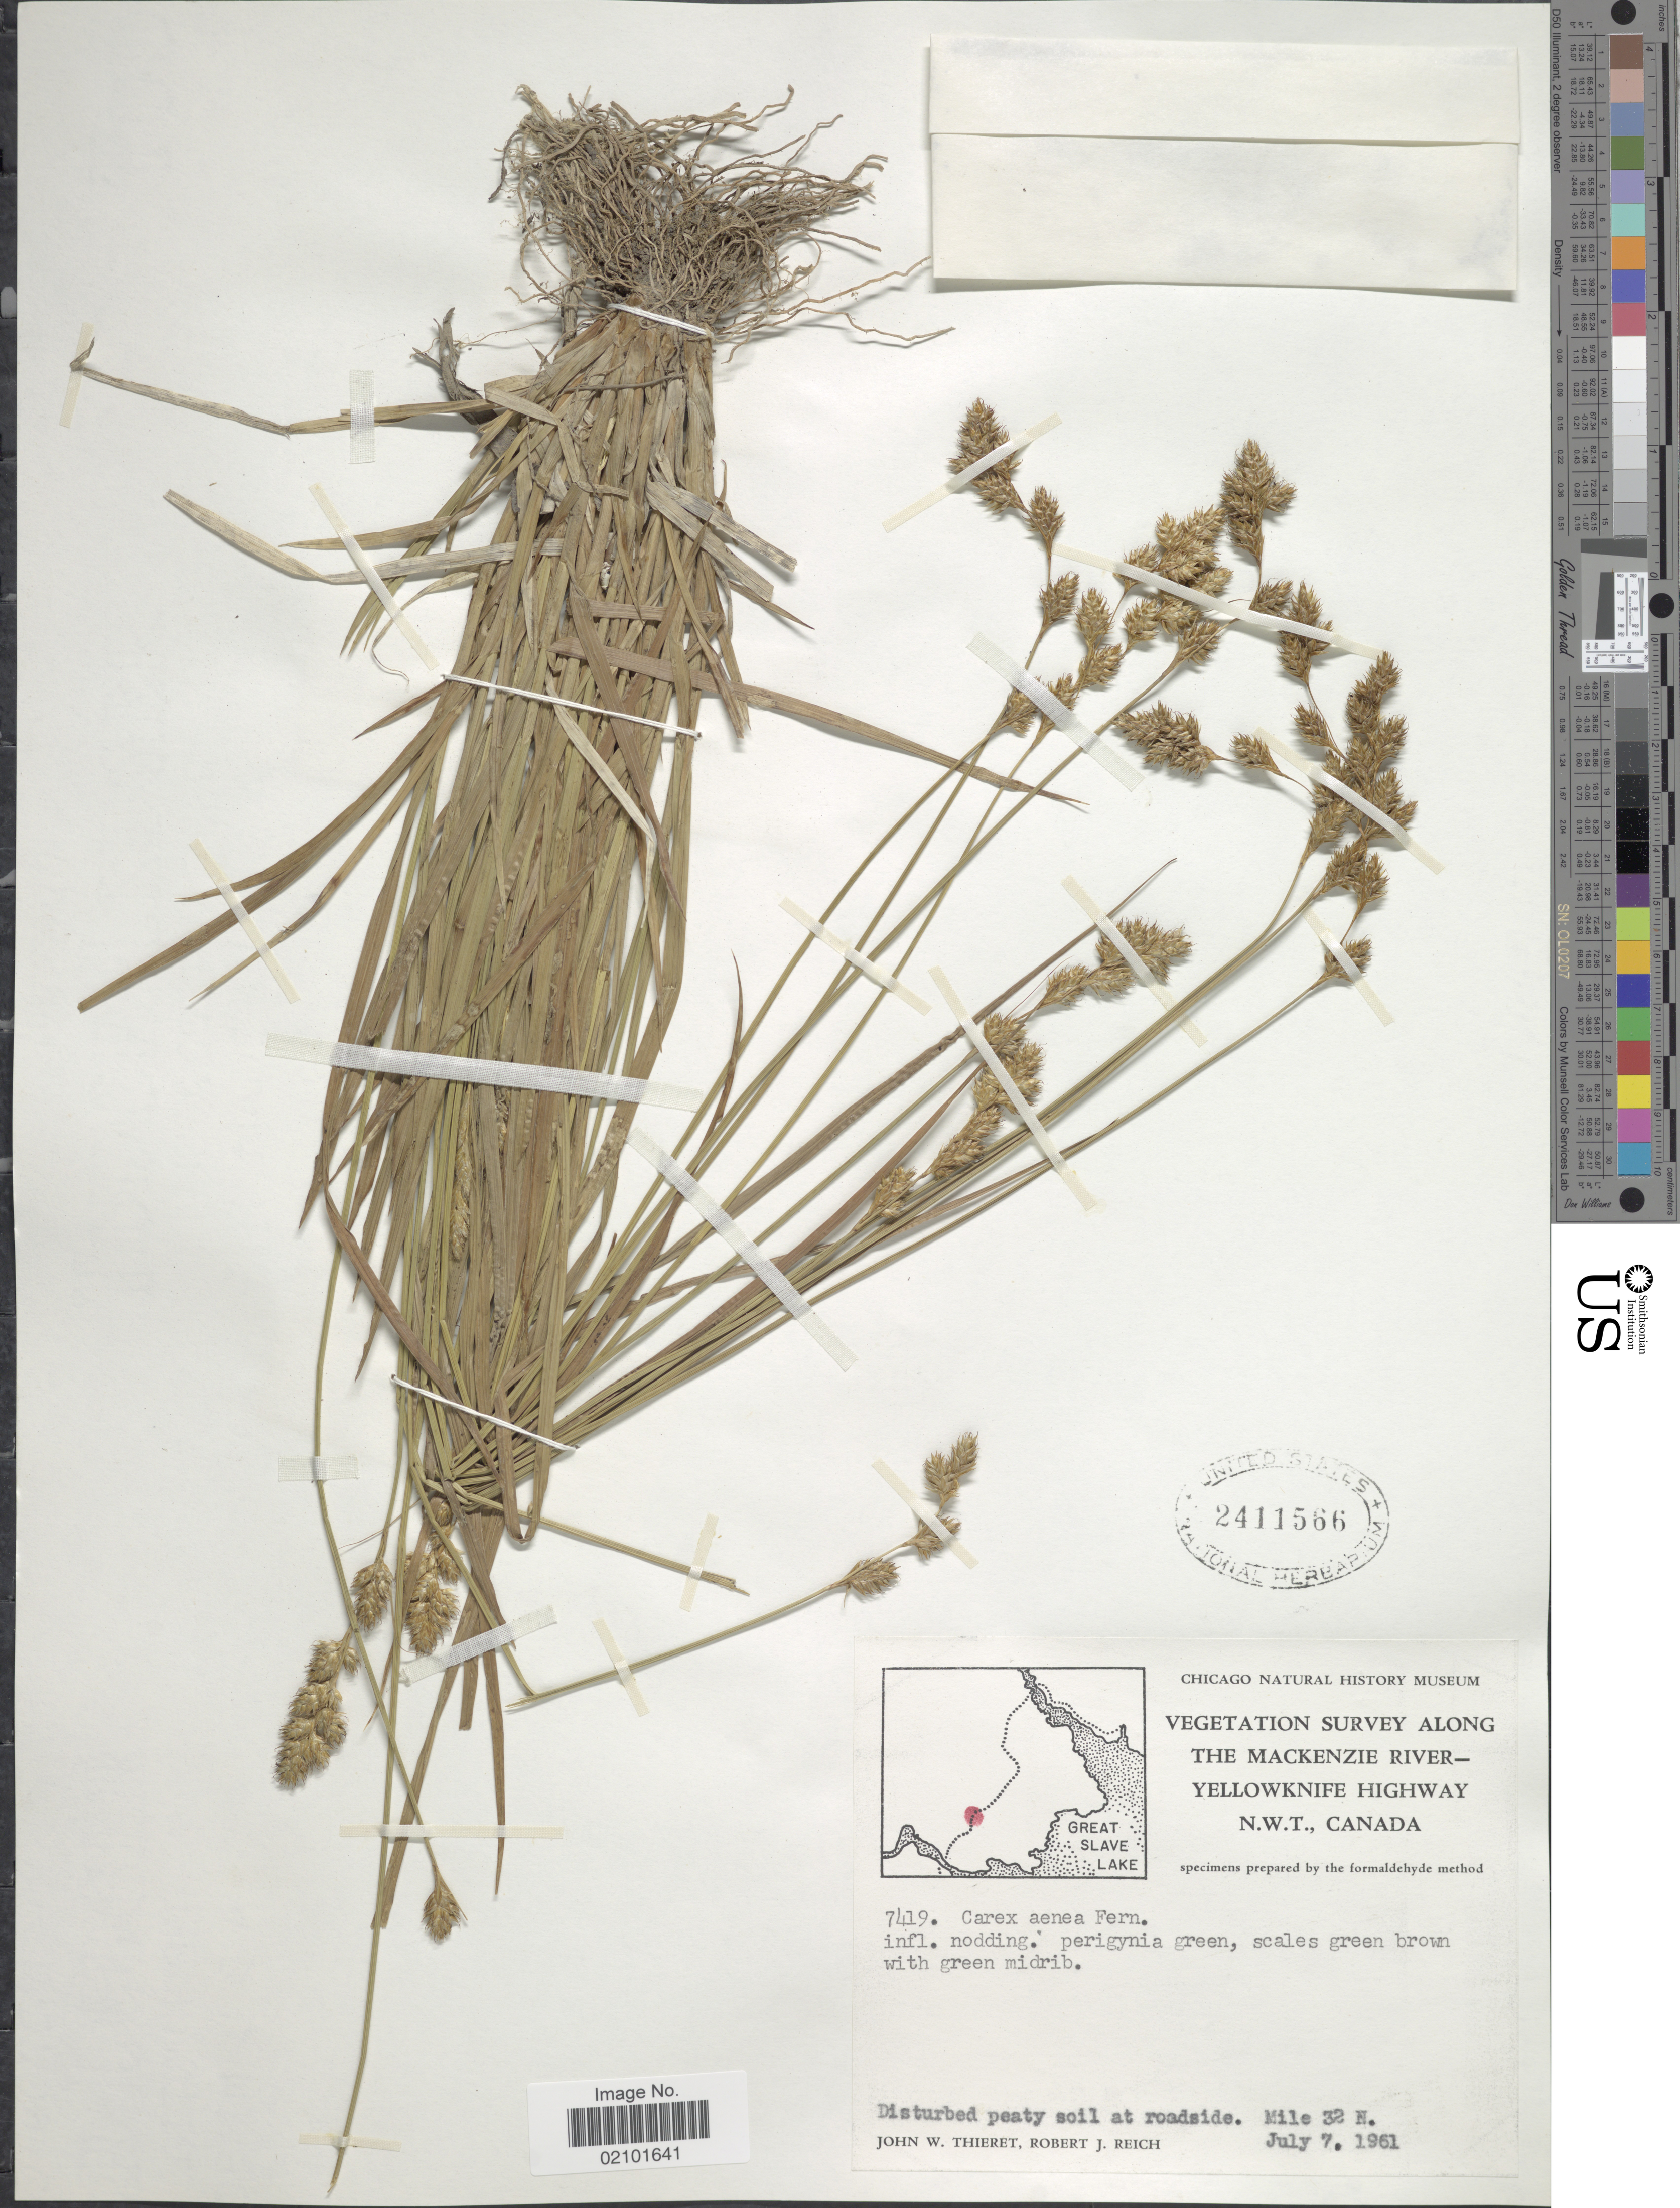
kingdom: Plantae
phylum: Tracheophyta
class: Liliopsida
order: Poales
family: Cyperaceae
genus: Carex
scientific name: Carex foenea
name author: Willd.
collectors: J. W. Thieret & R. Reich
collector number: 7419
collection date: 1961-07-07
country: Canada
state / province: Northwest Territories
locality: Along the MacKenzie River-Yellowknife Highway. Mile 32 N.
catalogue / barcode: US 2411566